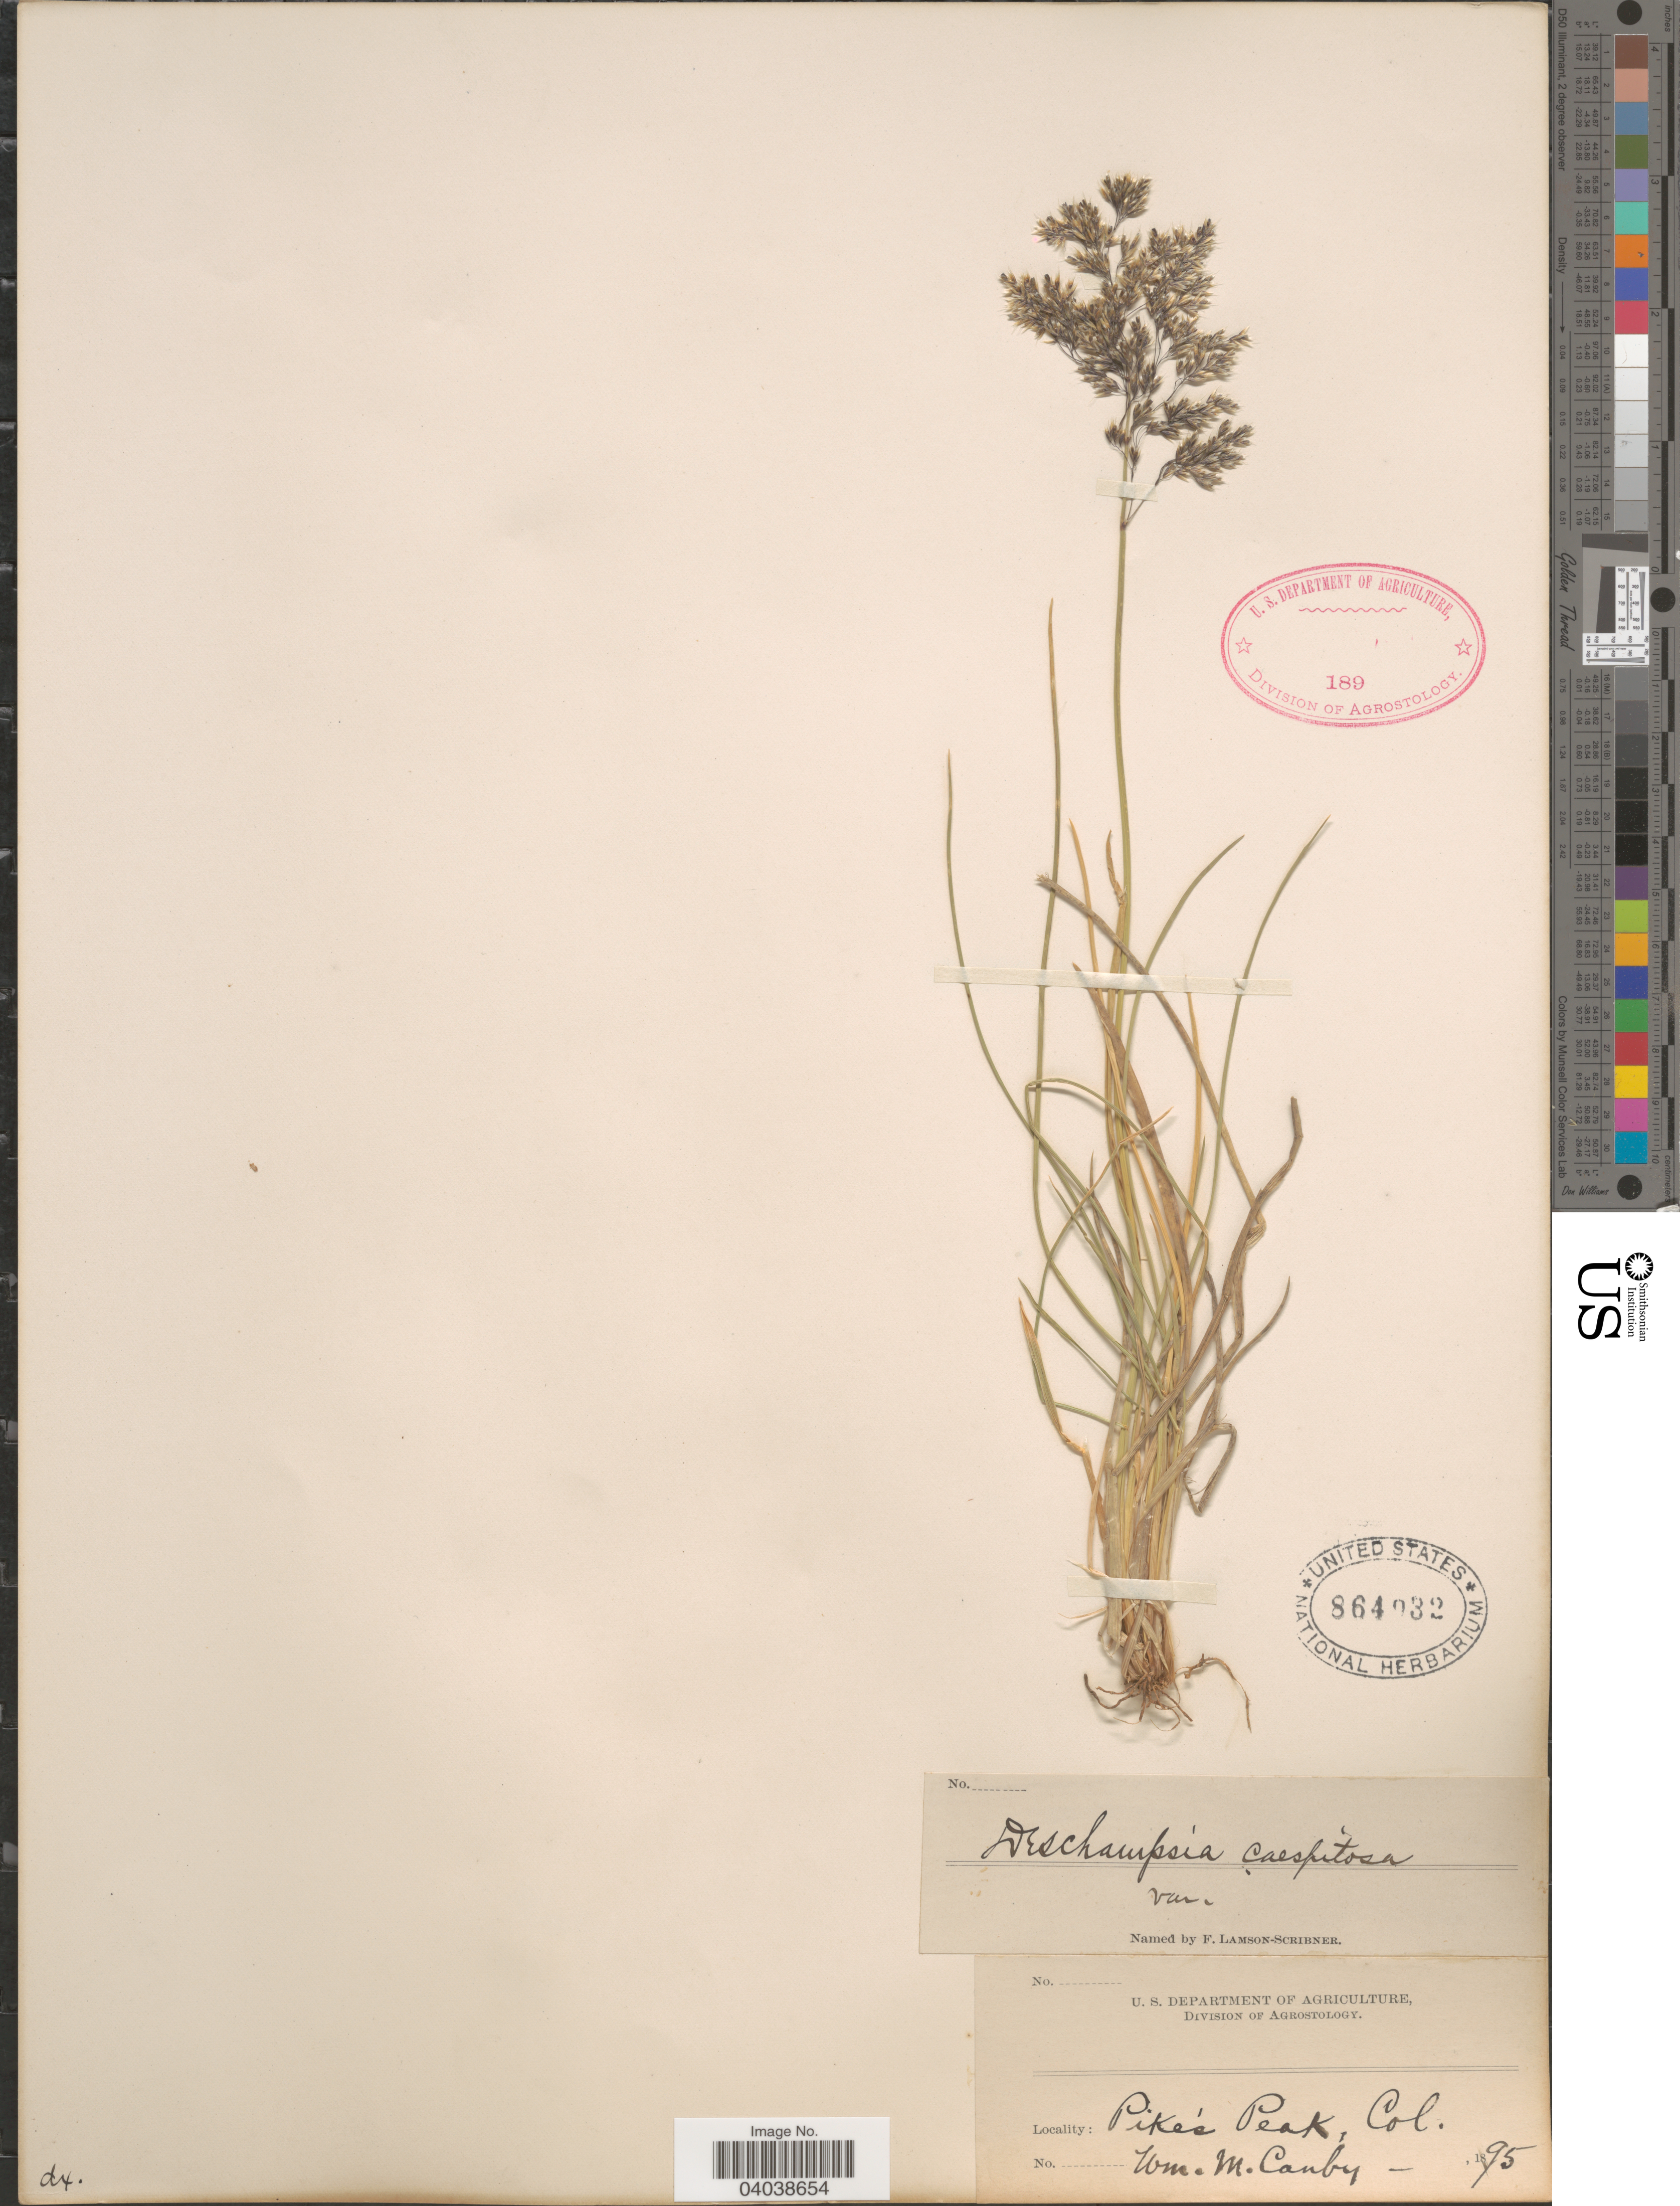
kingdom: Plantae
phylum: Tracheophyta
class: Liliopsida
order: Poales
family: Poaceae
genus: Deschampsia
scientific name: Deschampsia cespitosa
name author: (L.) P. Beauv.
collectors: W. M. Canby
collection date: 1895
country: United States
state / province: Colorado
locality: Pike's Peak.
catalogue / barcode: US 864932